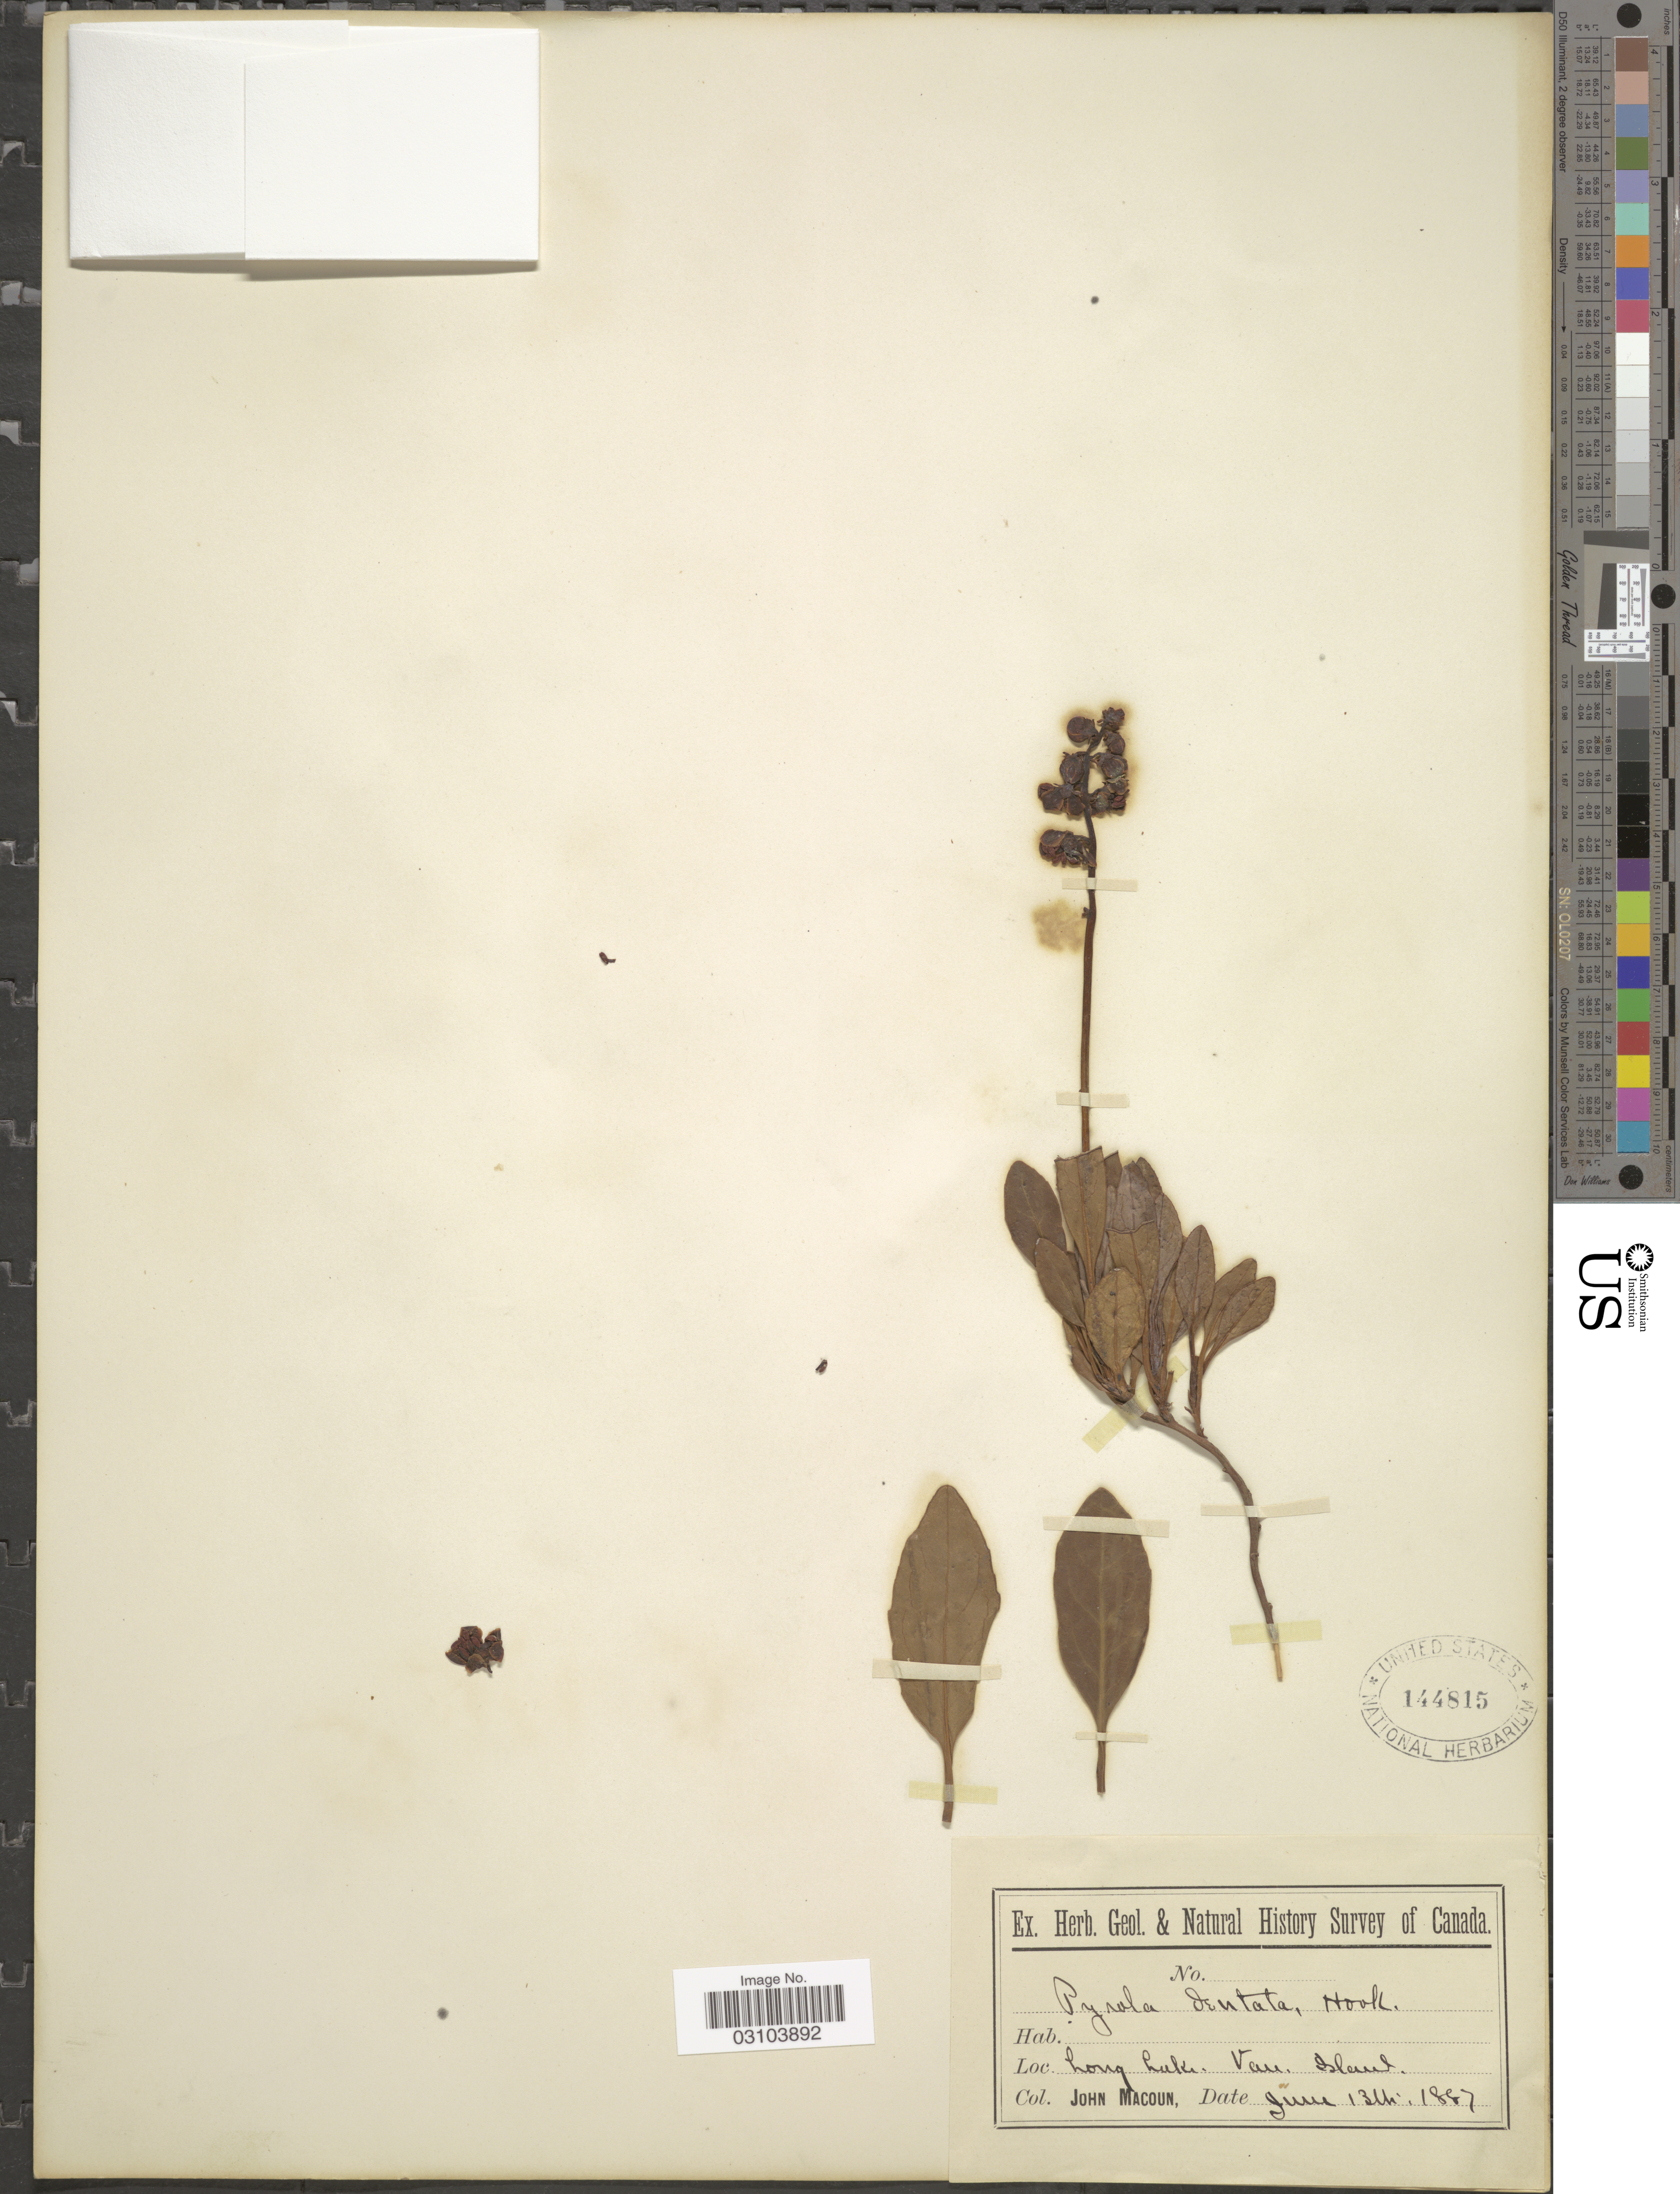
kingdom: Plantae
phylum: Tracheophyta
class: Magnoliopsida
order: Ericales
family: Ericaceae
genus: Pyrola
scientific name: Pyrola dentata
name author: Sm.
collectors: J. Macoun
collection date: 1887-06-13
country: Canada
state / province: British Columbia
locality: Long Lake. Van Island.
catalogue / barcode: US 144815